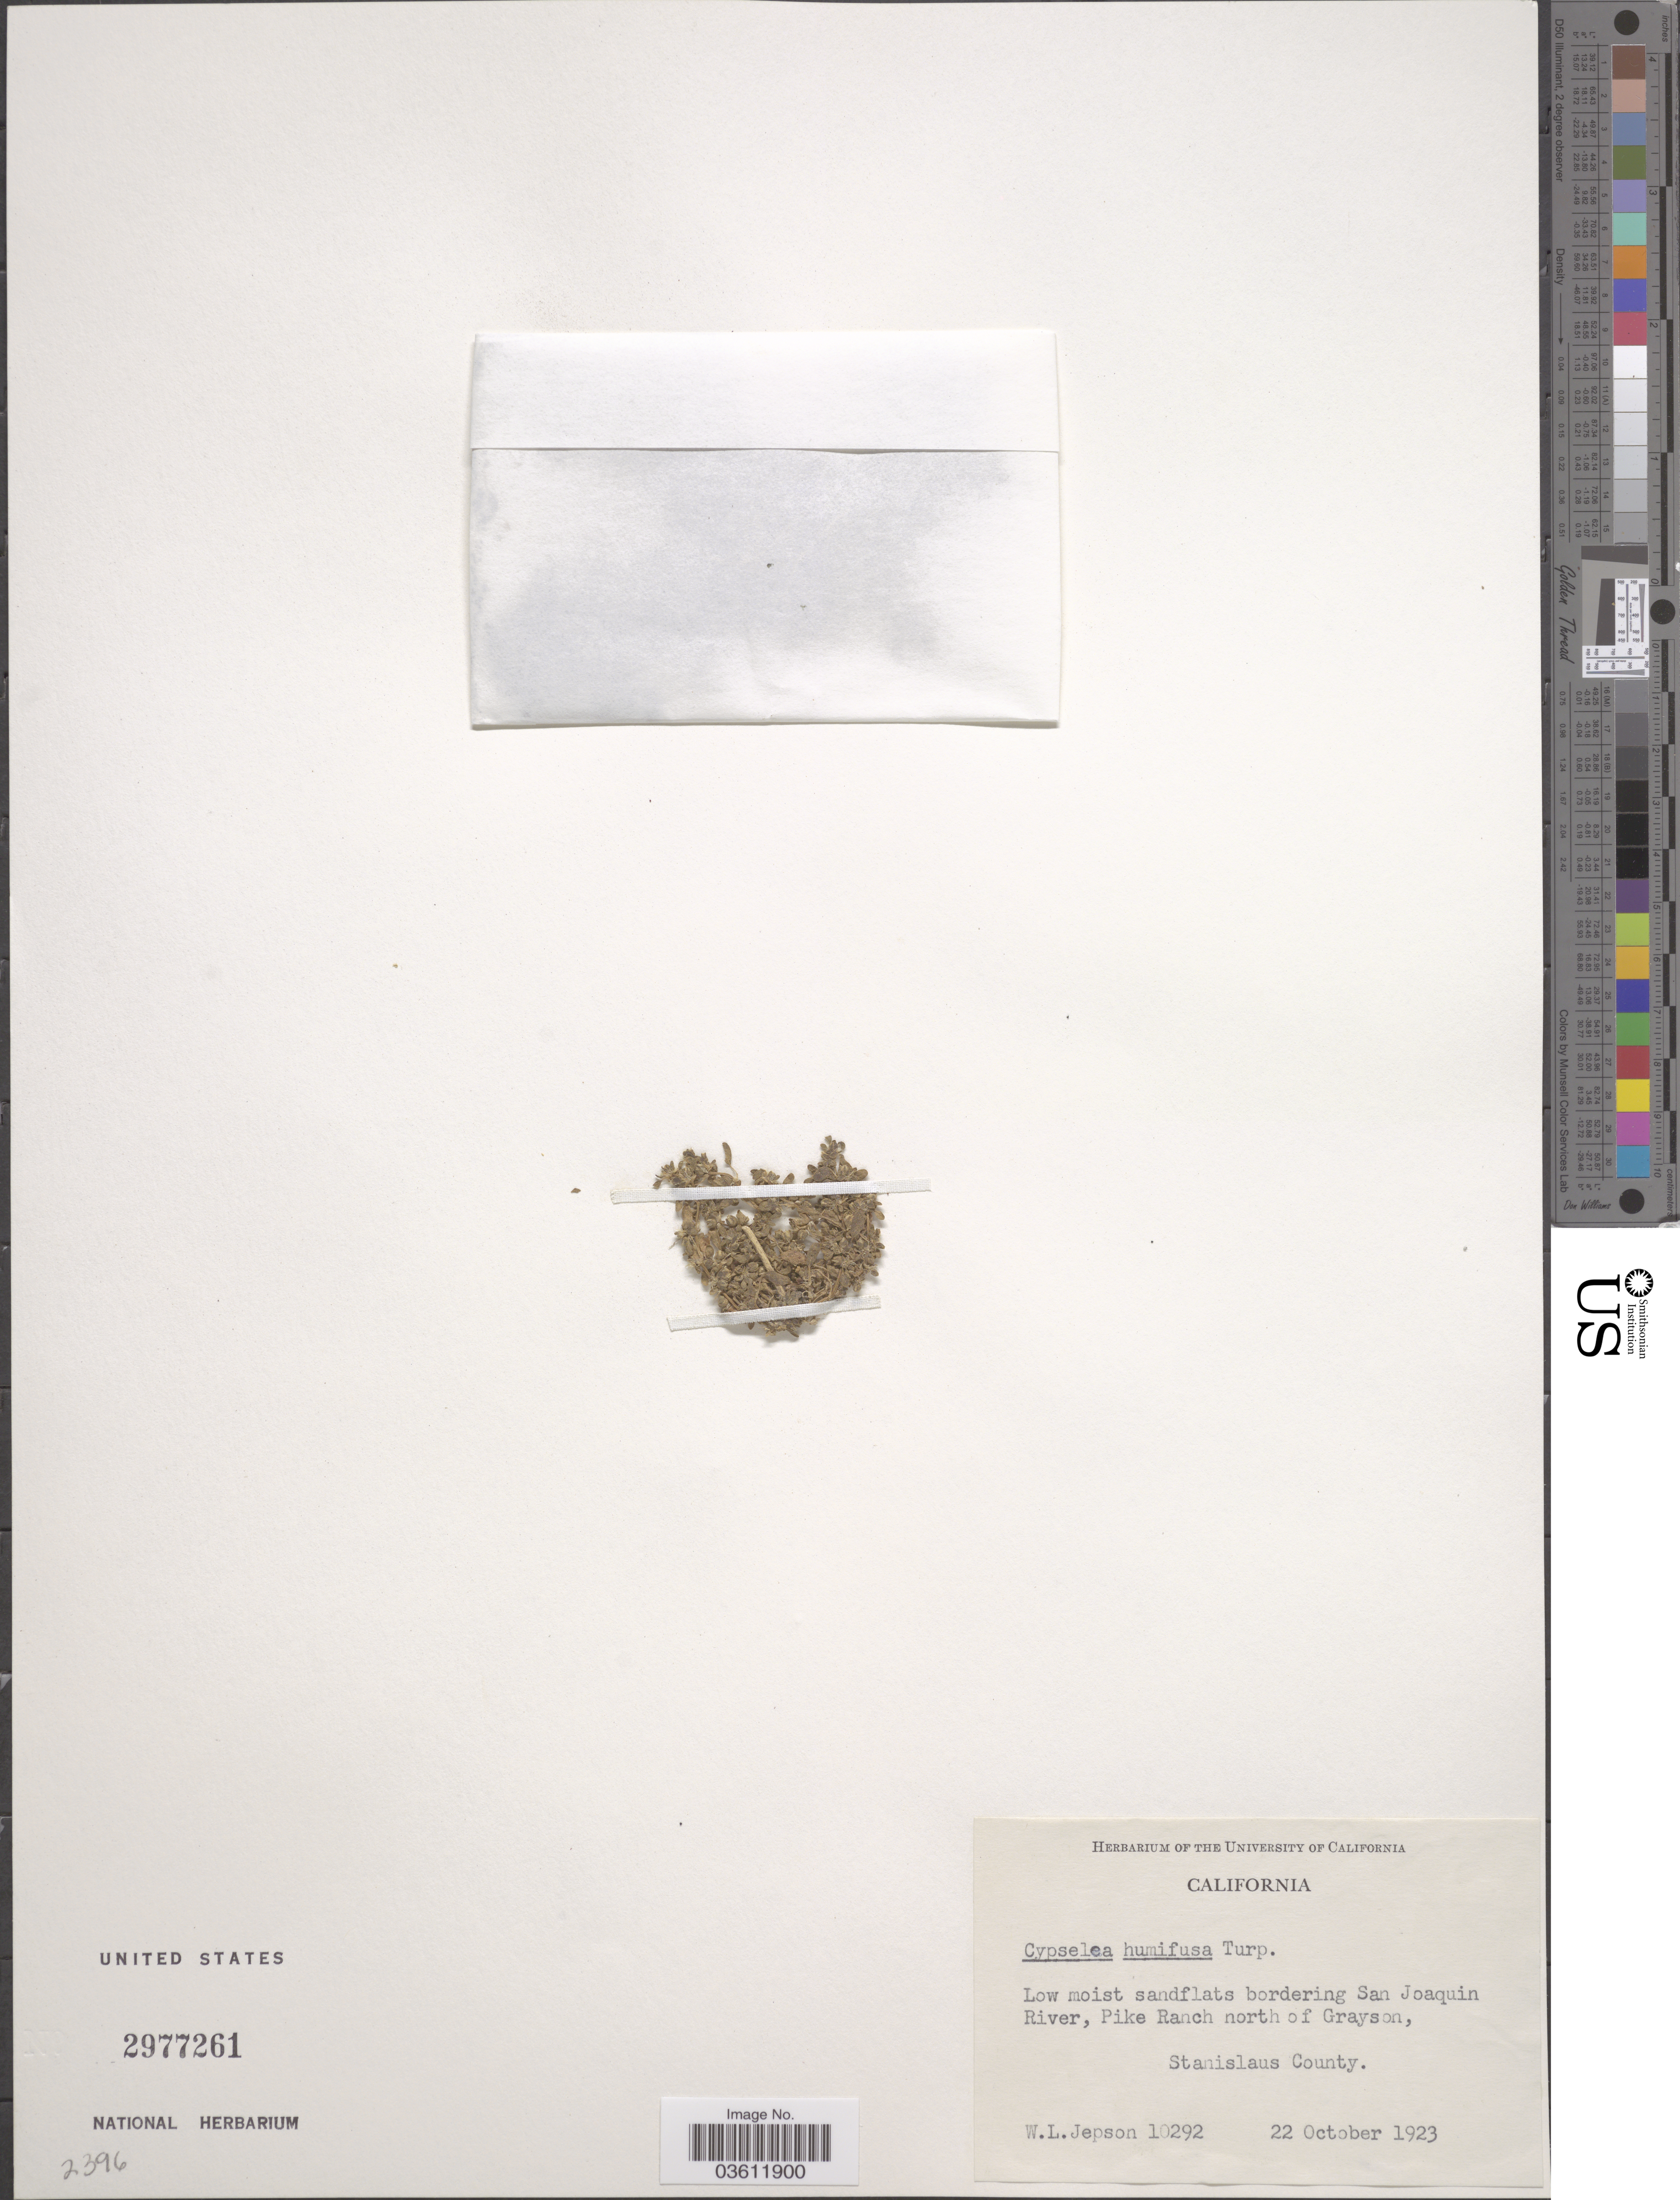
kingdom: Plantae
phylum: Tracheophyta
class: Magnoliopsida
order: Caryophyllales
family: Aizoaceae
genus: Sesuvium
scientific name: Sesuvium humifusum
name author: (Turpin) Bohley & G. Kadereit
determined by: Strong, Mark T., (BOT), Smithsonian Institution - National Museum of Natural History (UNITED STATES)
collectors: W. L. Jepson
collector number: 10292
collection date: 1923-10-22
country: United States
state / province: California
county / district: Stanislaus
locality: Low moist sandflats bordering San Joaquin River, Pike Ranch north of Grayson. Stanislaus County.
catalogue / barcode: US 2977261